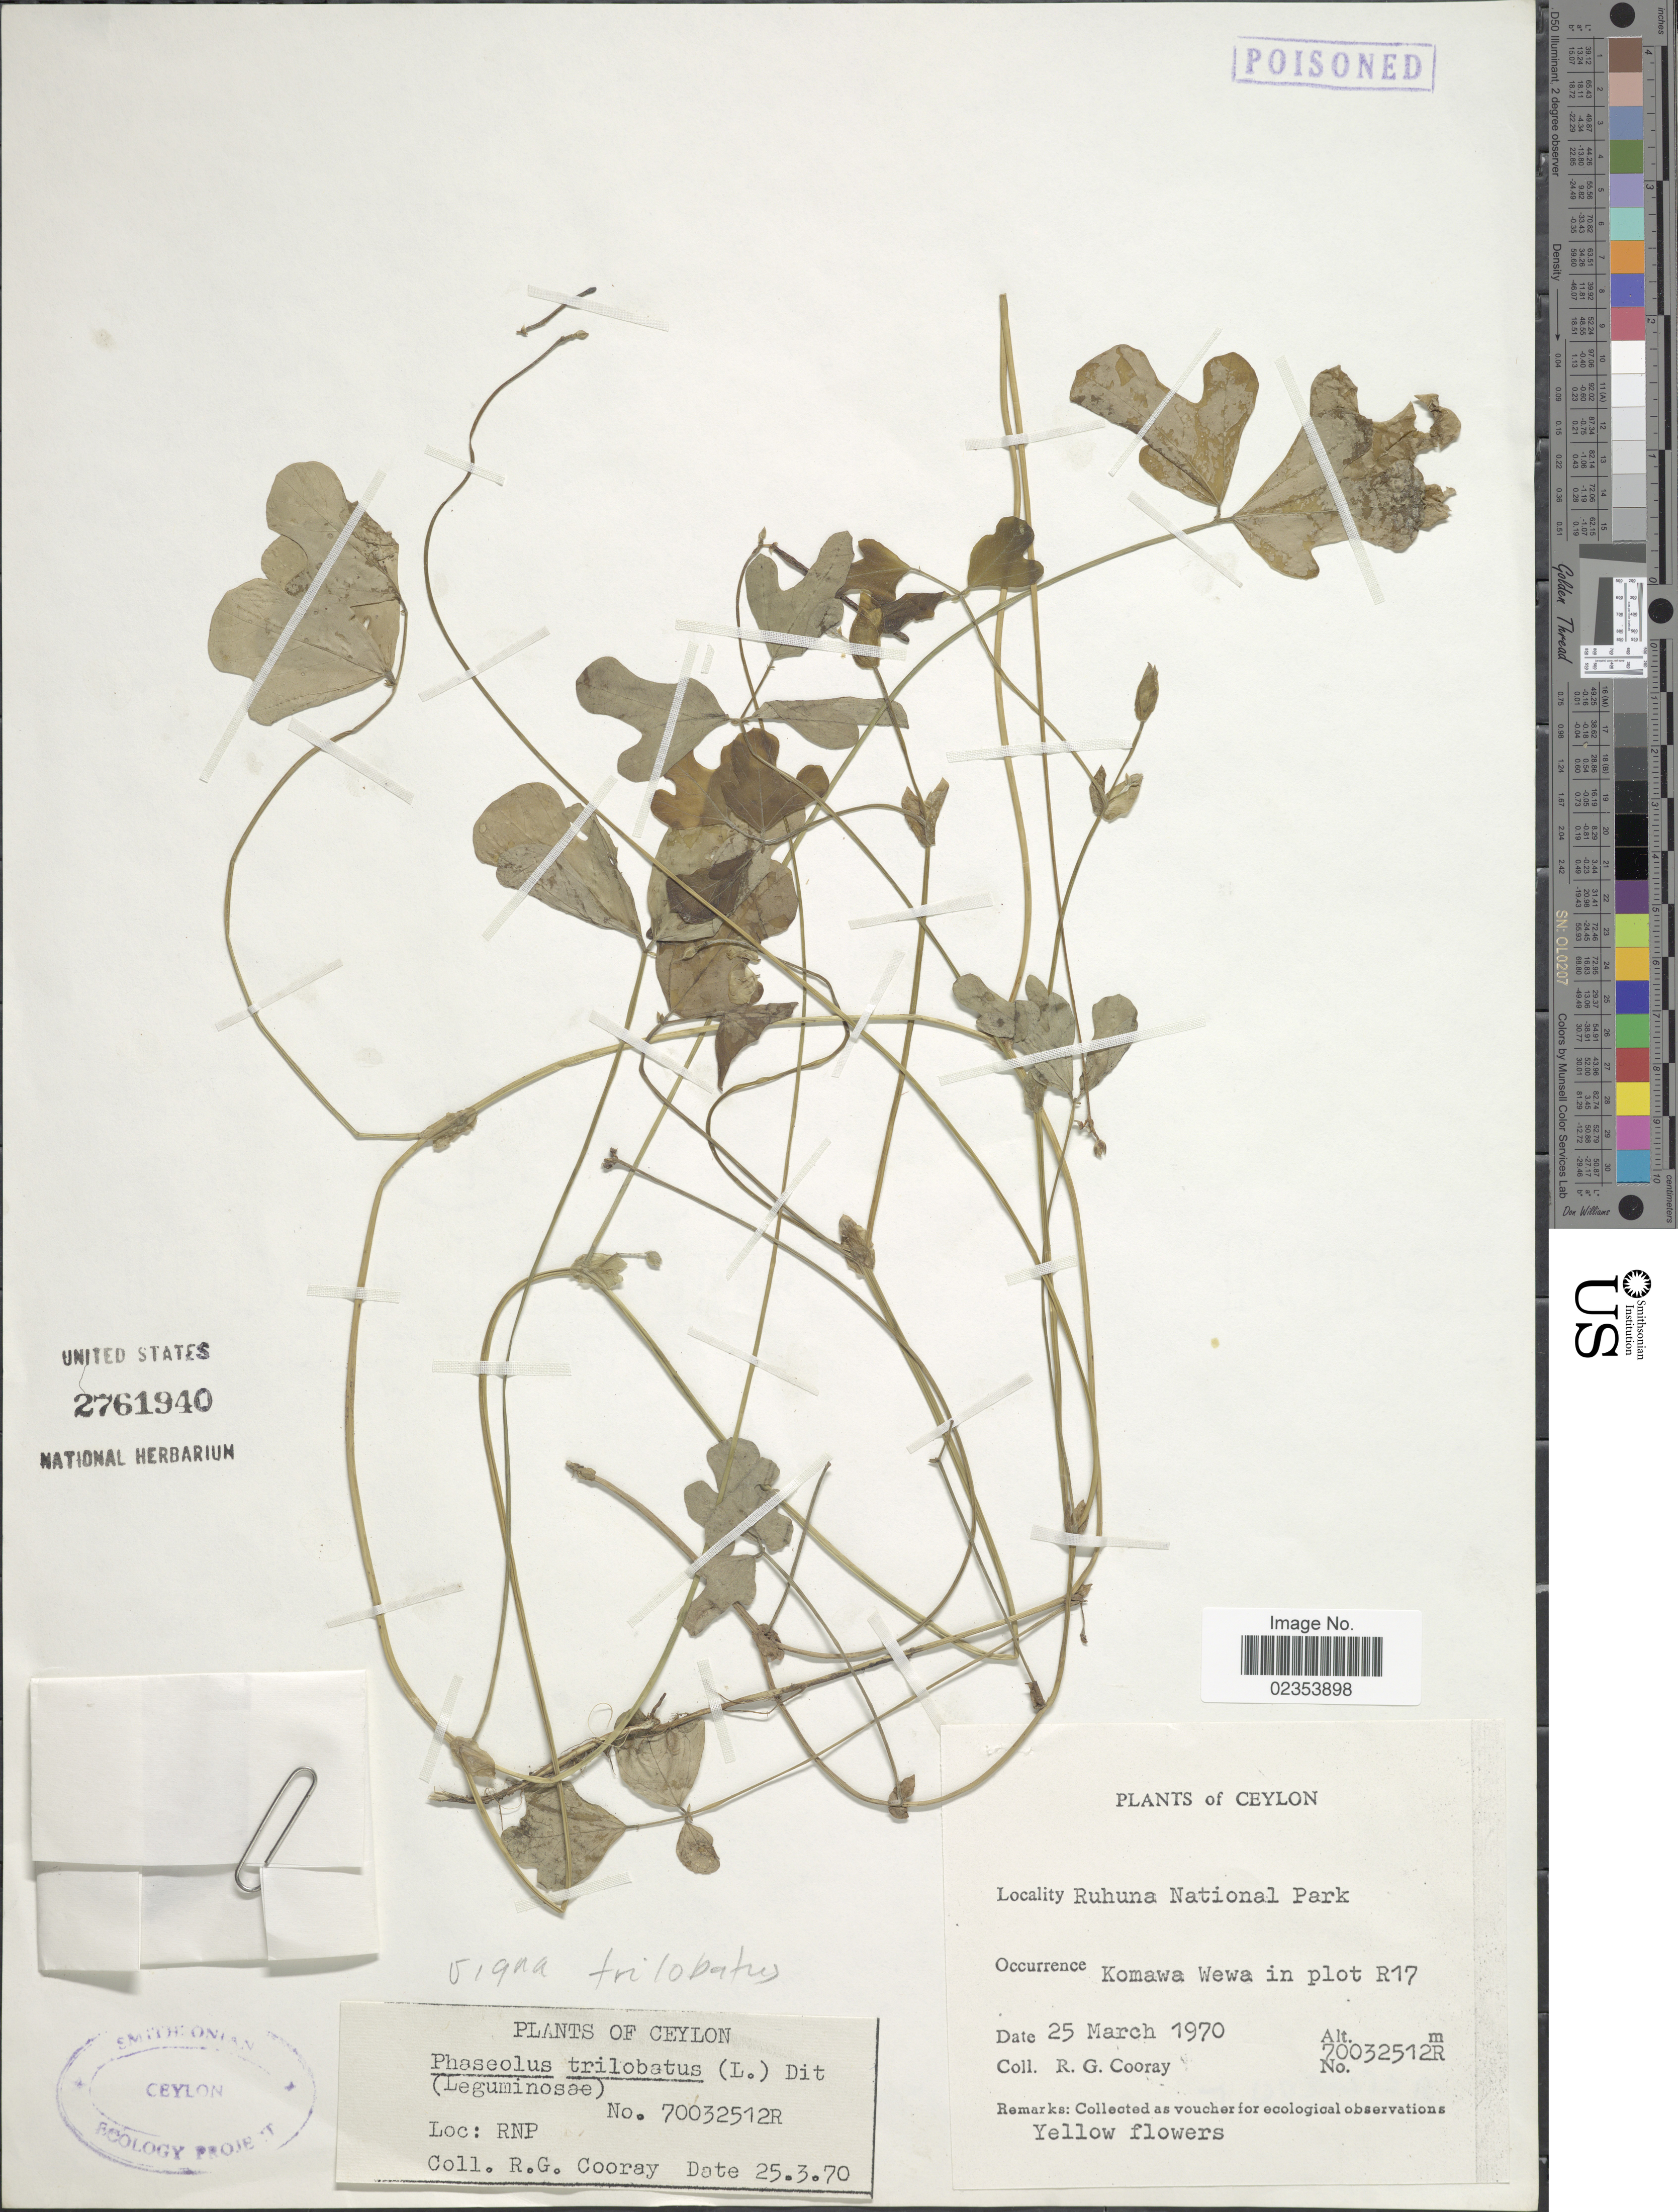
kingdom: Plantae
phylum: Tracheophyta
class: Magnoliopsida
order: Fabales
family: Fabaceae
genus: Vigna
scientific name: Vigna trilobata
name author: (L.) Verdc.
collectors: R. Cooray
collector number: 70032512R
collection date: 1970-03-25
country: Sri Lanka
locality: Ceylon. Ruhuna National Park, Komawa Wewa in plot R17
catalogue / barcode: US 2761940